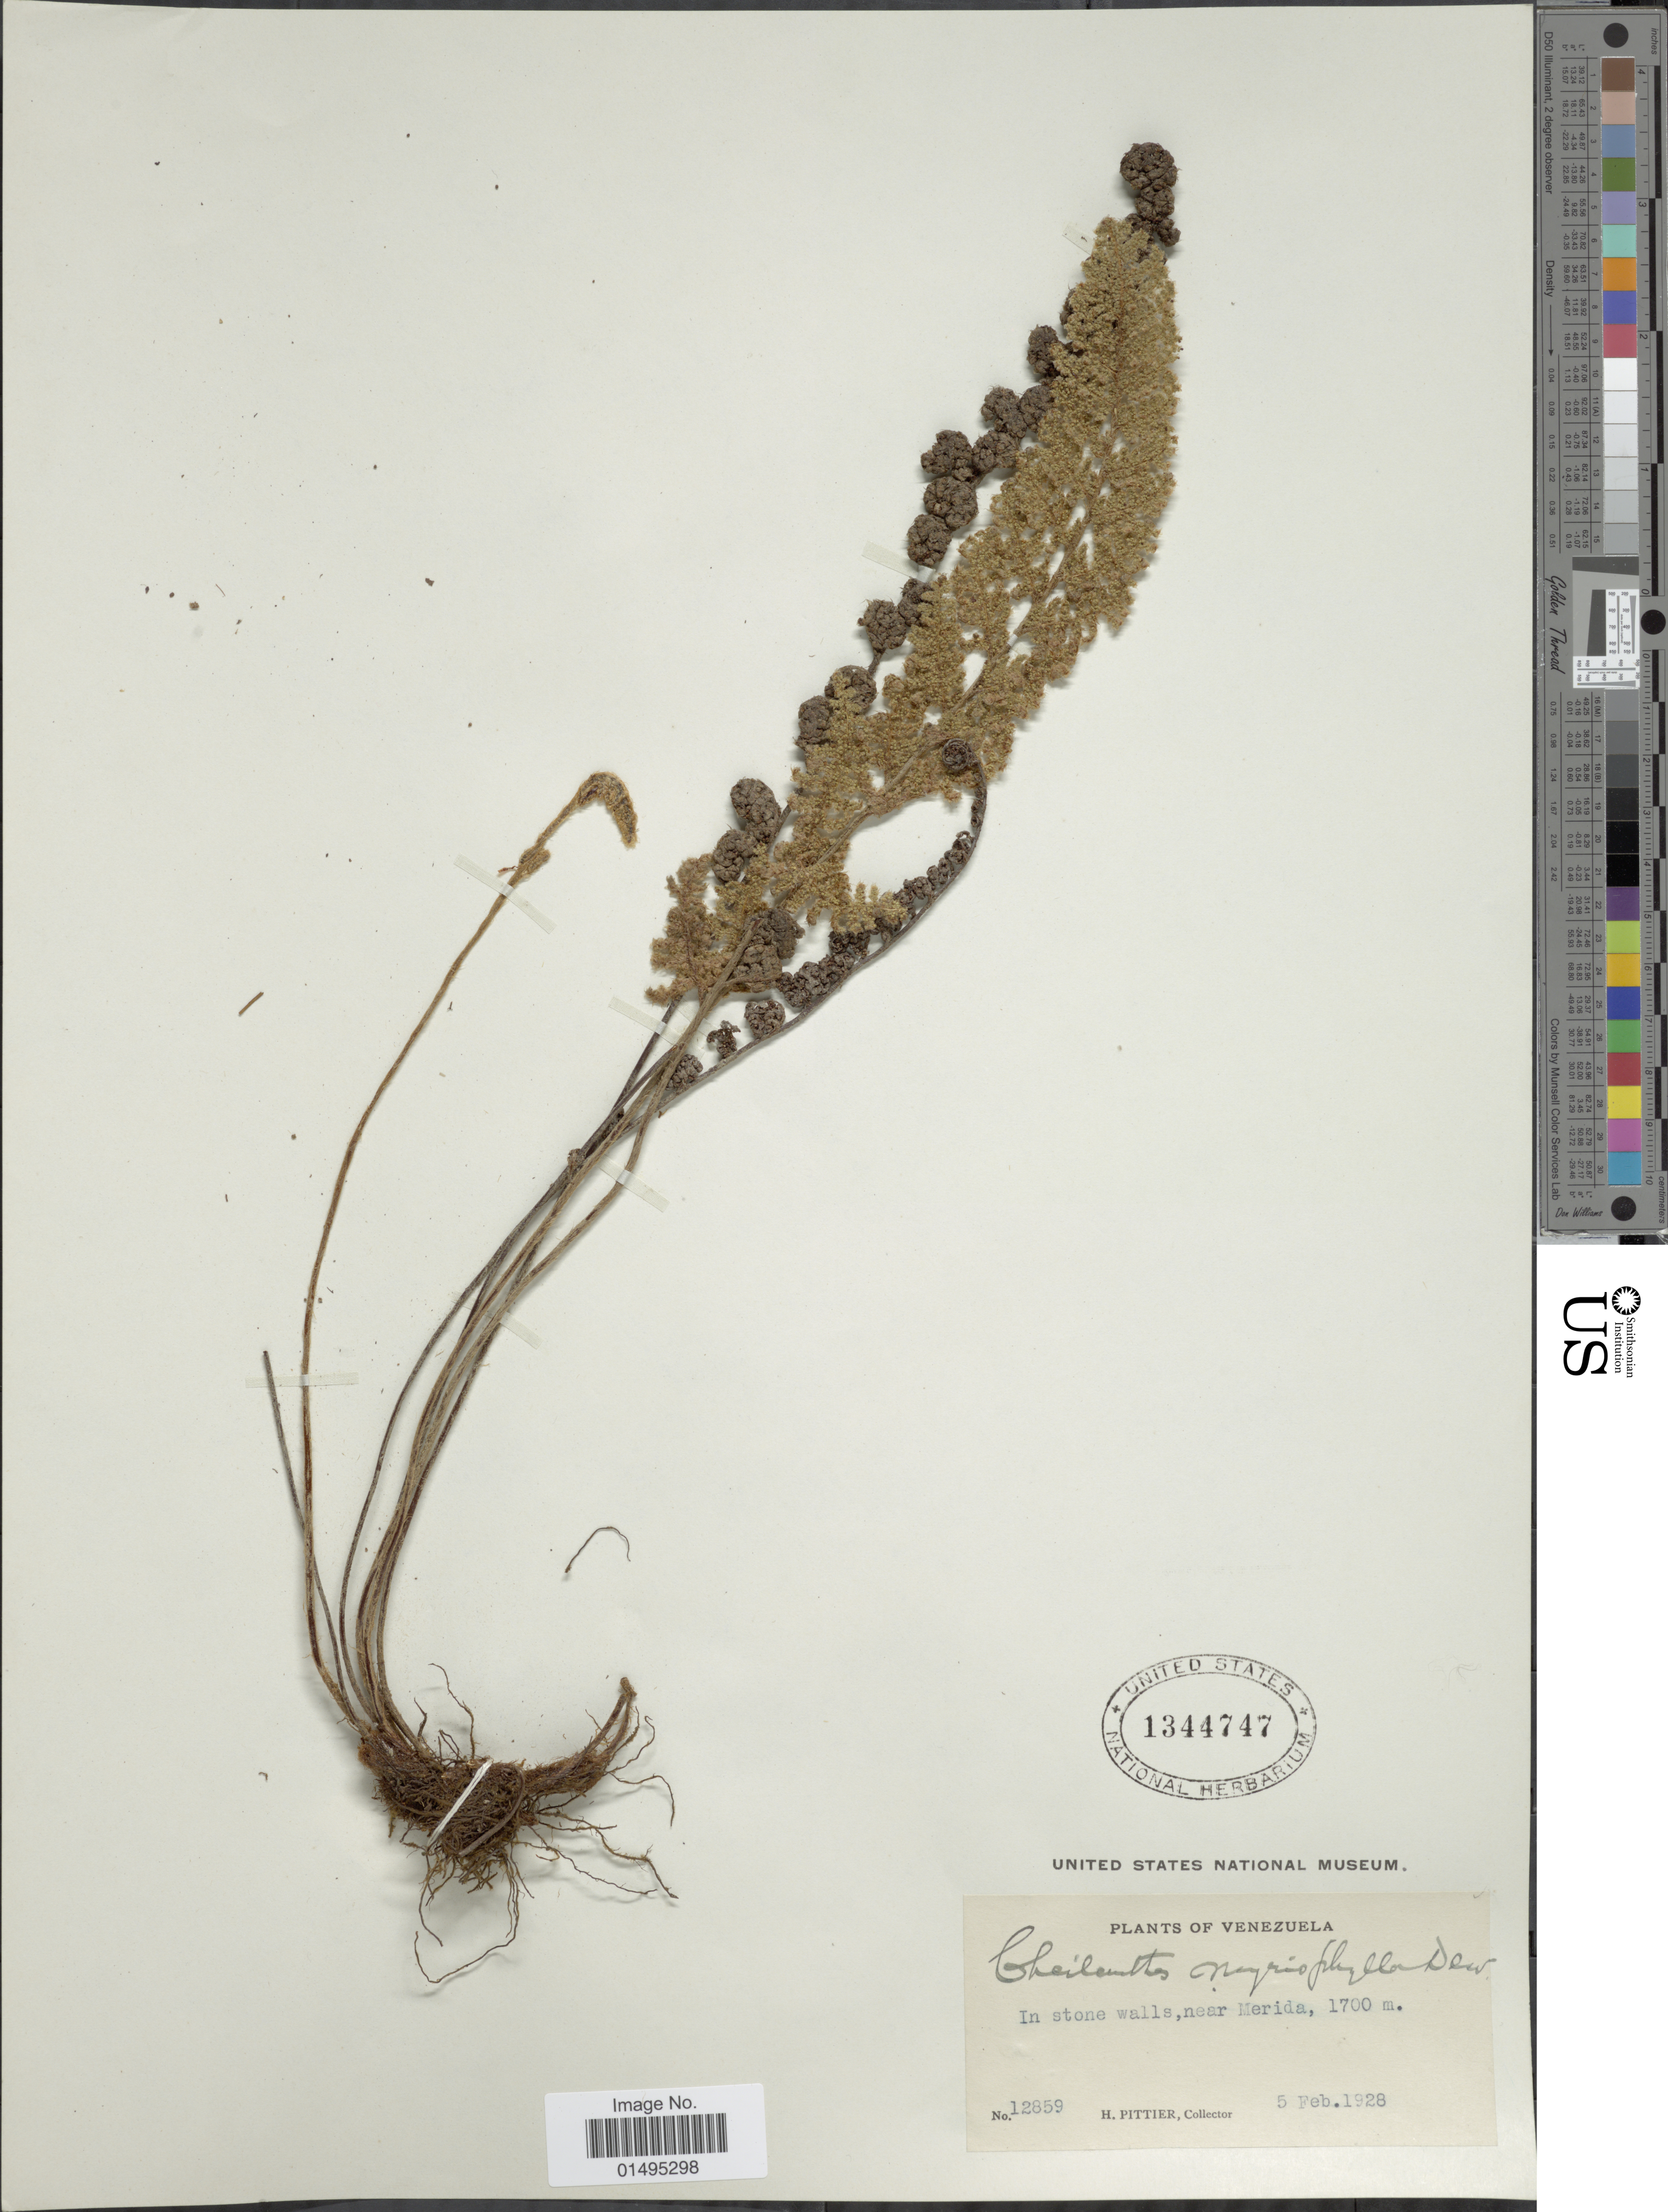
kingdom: Plantae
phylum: Tracheophyta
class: Polypodiopsida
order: Polypodiales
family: Pteridaceae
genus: Myriopteris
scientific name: Myriopteris myriophylla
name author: (Desv.) J. Sm.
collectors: H. F. Pittier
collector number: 12859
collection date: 1928-02-05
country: Venezuela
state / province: Mérida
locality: Venezuela, in stone walls near Merida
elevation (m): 1700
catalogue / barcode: US 1344747